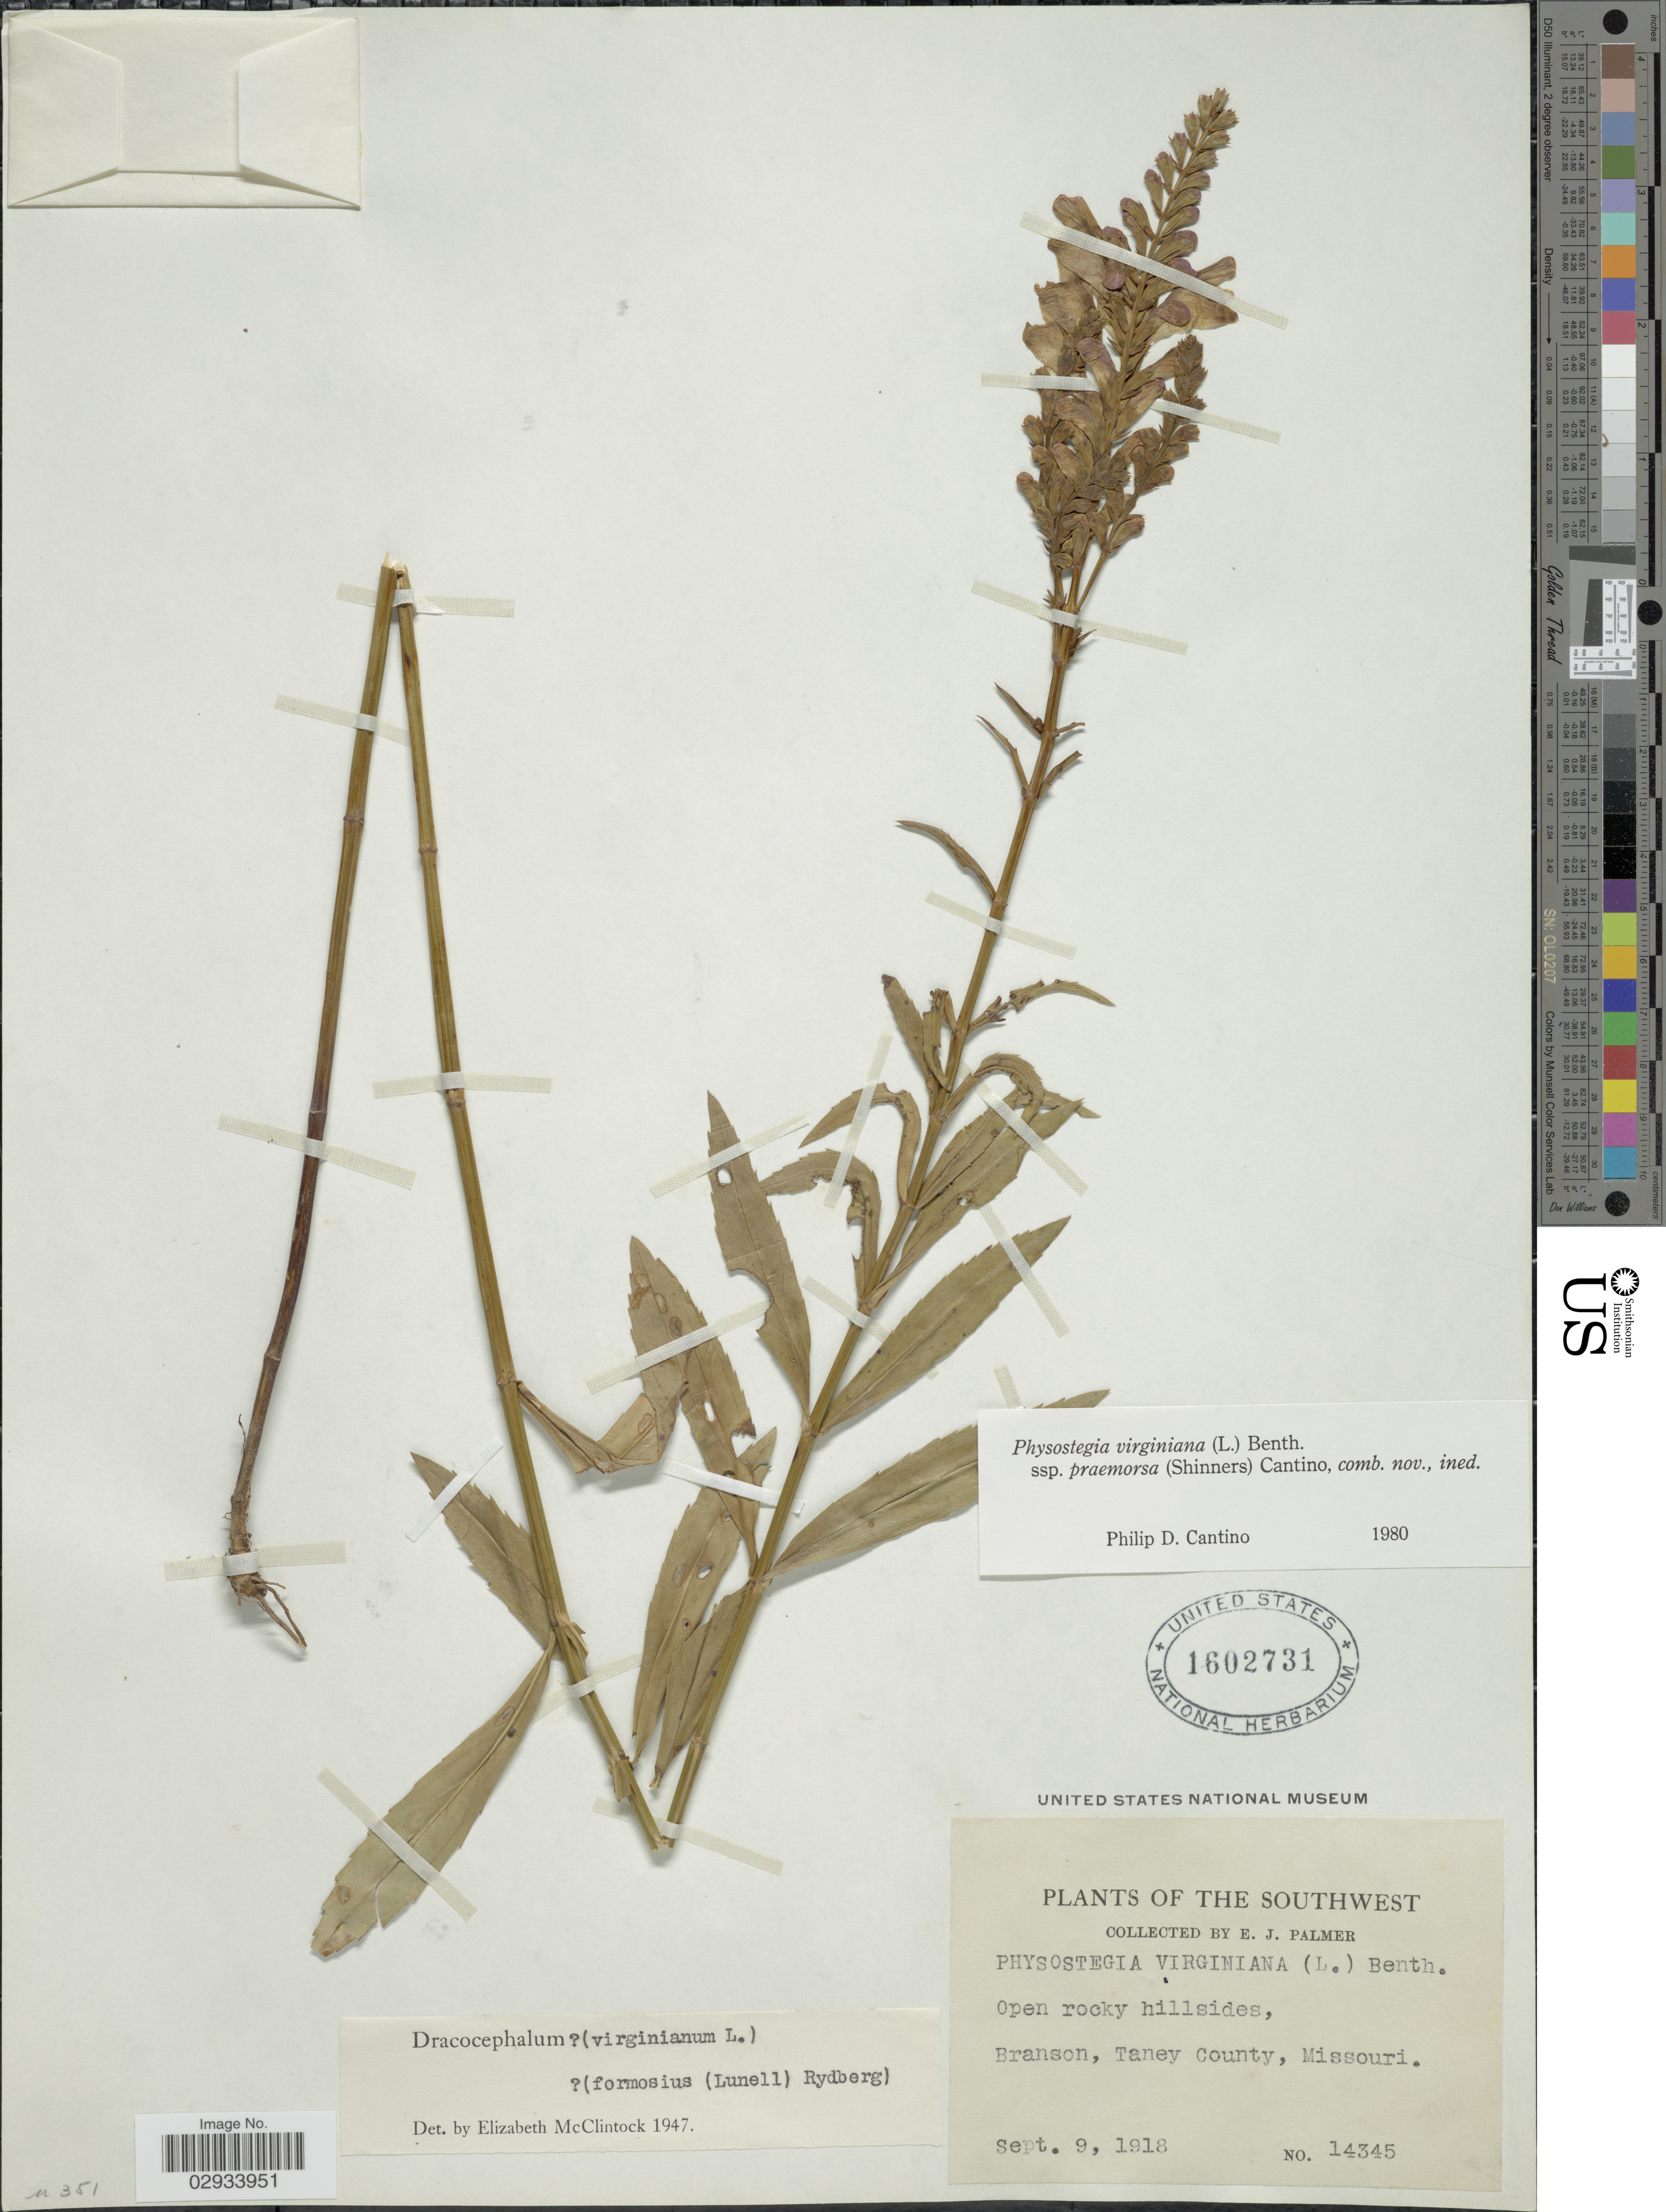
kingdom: Plantae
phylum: Tracheophyta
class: Magnoliopsida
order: Lamiales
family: Lamiaceae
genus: Physostegia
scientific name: Physostegia virginiana subsp. praemorsa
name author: (Shinners) P.D. Cantino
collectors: E. J. Palmer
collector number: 14345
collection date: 1918-09-09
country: United States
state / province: Missouri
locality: The Southwest, Branson, Taney County.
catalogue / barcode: US 1602731